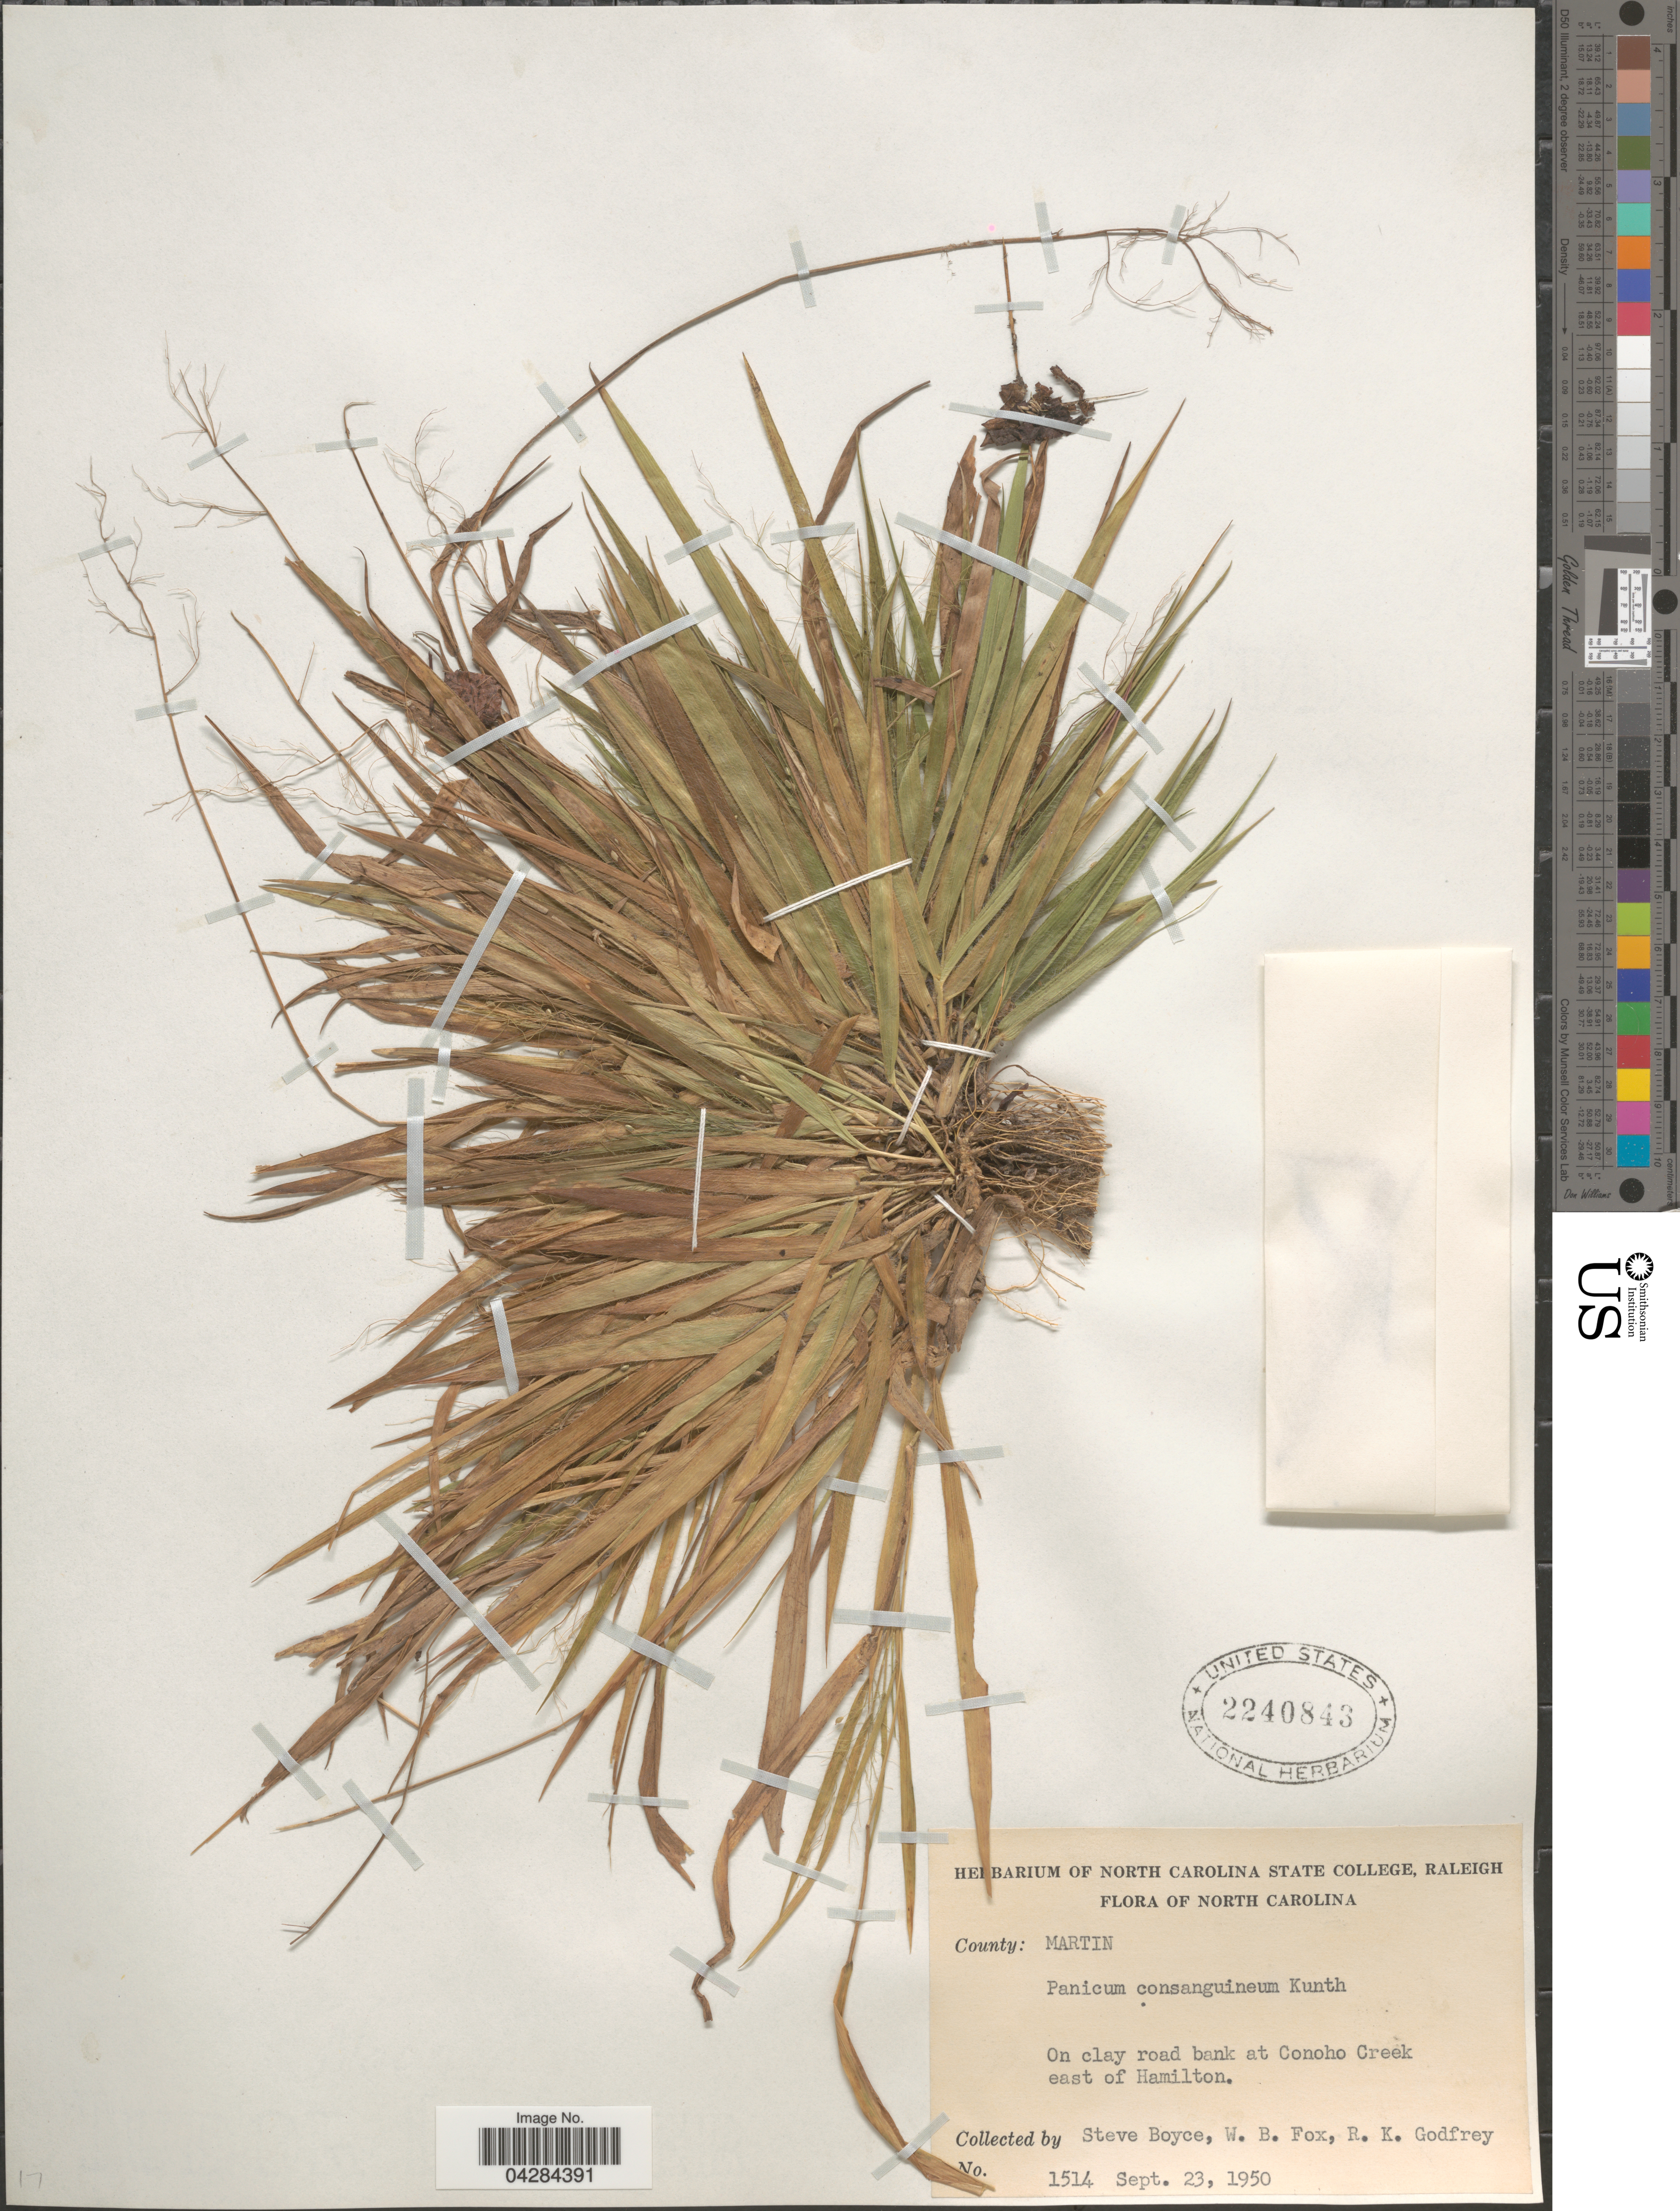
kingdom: Plantae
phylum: Tracheophyta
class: Liliopsida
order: Poales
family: Poaceae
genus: Dichanthelium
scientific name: Dichanthelium ovale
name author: (Elliott) Gould & C.A. Clark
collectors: S. Boyce, W. B. Fox & R. K. Godfrey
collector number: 1514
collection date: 1950-09-23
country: United States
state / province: North Carolina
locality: County: Martin. On clay road bank at Conoho Creek east of Hamilton.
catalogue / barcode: US 2240843